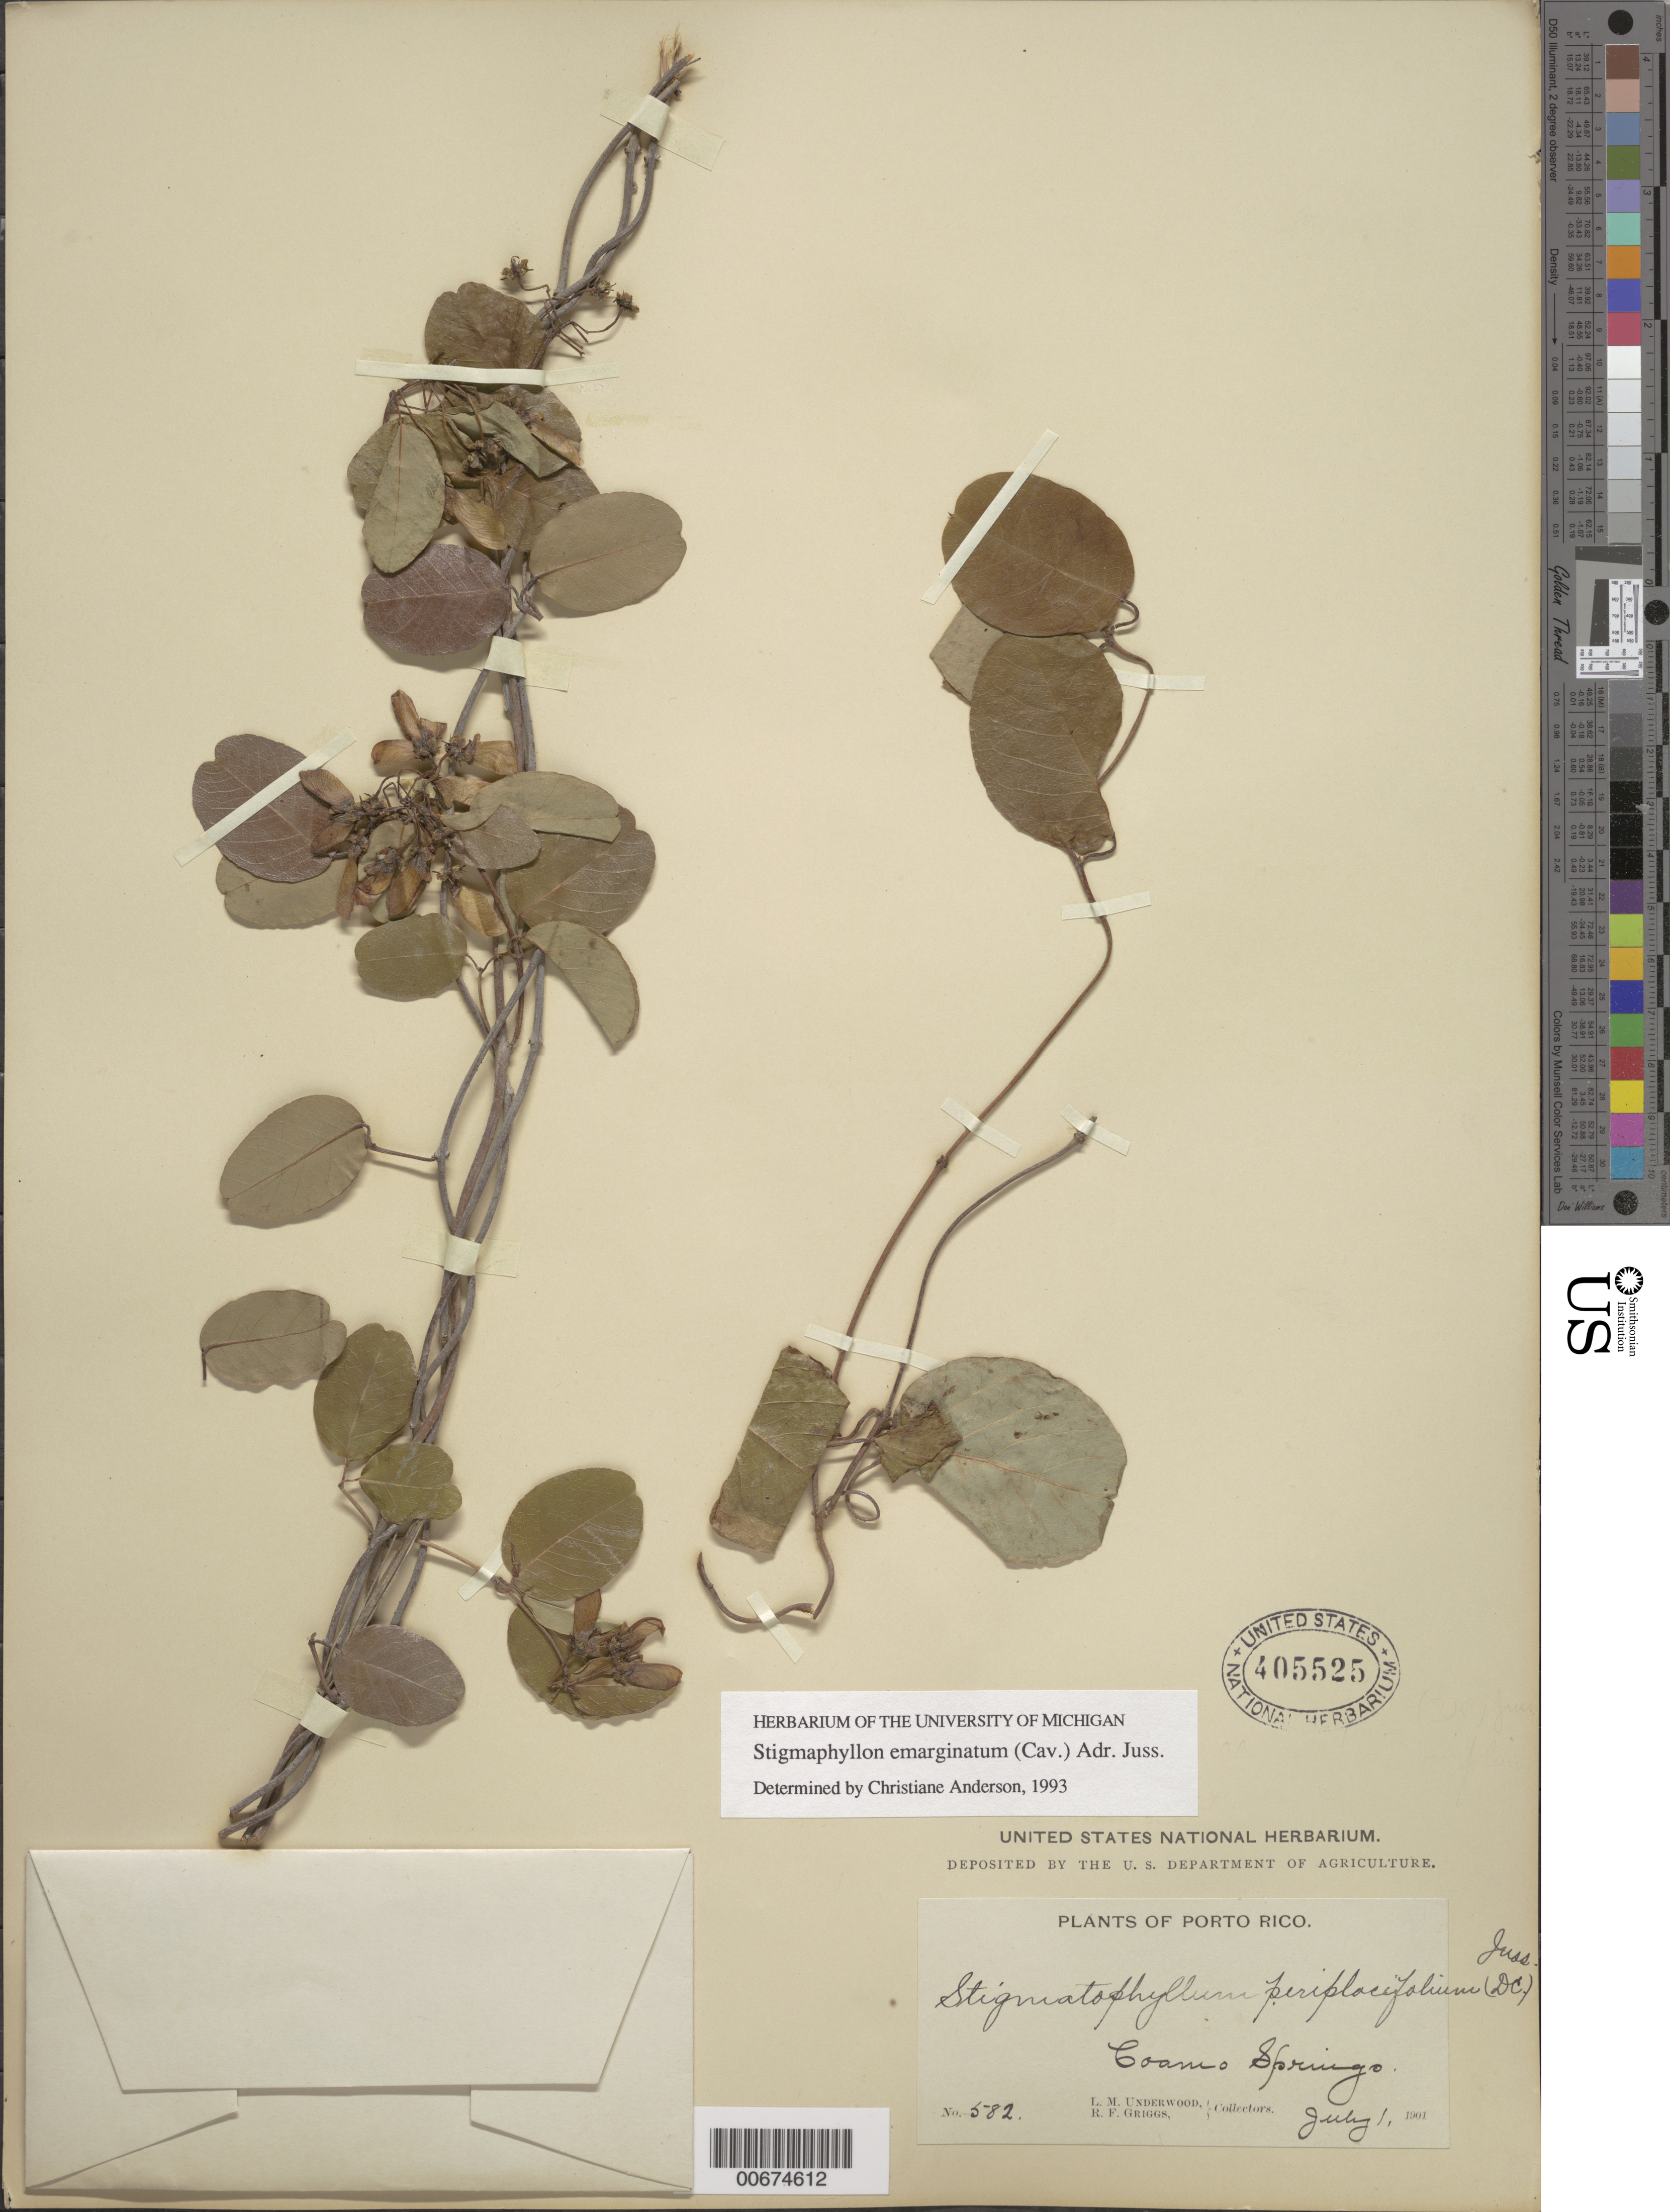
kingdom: Plantae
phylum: Tracheophyta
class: Magnoliopsida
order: Malpighiales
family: Malpighiaceae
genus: Stigmaphyllon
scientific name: Stigmaphyllon emarginatum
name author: (Cav.) A. Juss.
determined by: Anderson, C.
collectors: L. M. Underwood & R. F. Griggs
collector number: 582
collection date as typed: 01 Jul 1901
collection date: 1901-07-01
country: Puerto Rico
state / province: Coamo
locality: Coamo Springs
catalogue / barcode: US 405525